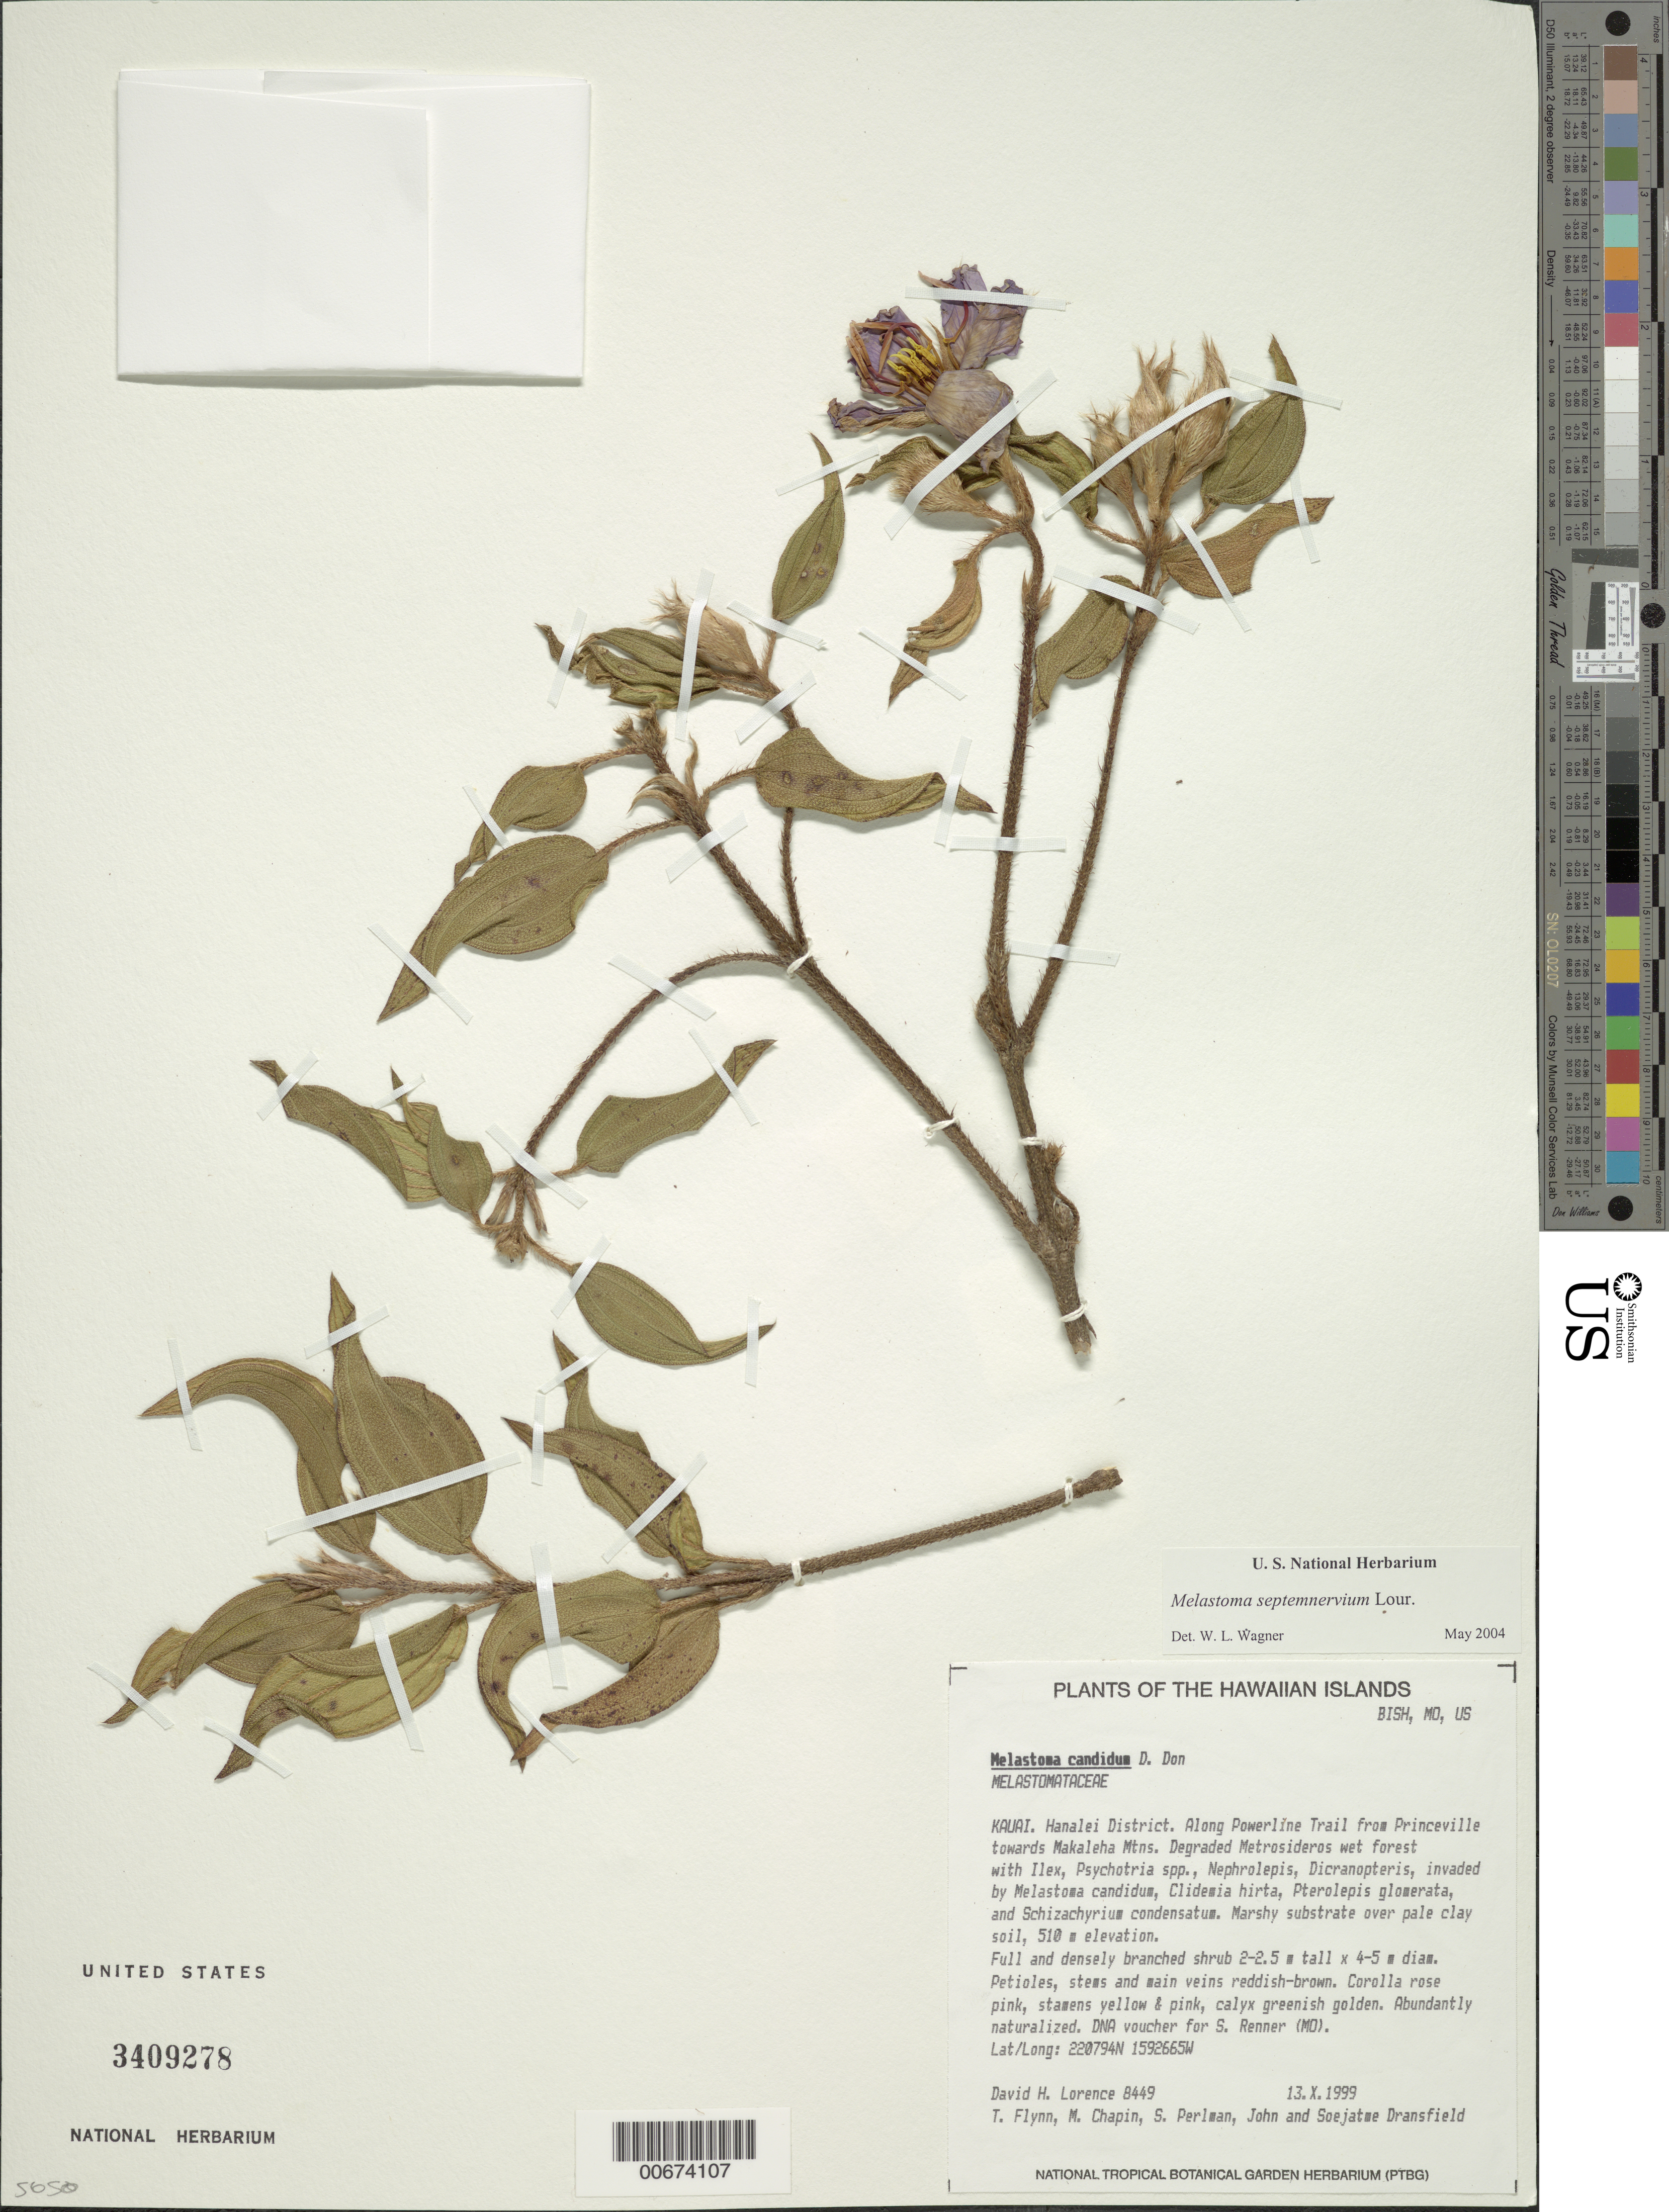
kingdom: Plantae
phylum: Tracheophyta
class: Magnoliopsida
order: Myrtales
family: Melastomataceae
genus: Melastoma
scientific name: Melastoma septemnervium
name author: Lour.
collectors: D. Lorence, T. W. Flynn, M. Chapin, S. P. Perlman, J. Dransfield & S. Dransfield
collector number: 8449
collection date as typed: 13 Oct 1999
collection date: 1999-10-13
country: United States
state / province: Hawaii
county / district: Kauai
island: Kaua'i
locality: Hanalei District, along Powerline Trail from Princeville towards Makaleha Mtns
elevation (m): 510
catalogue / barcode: US 3409278